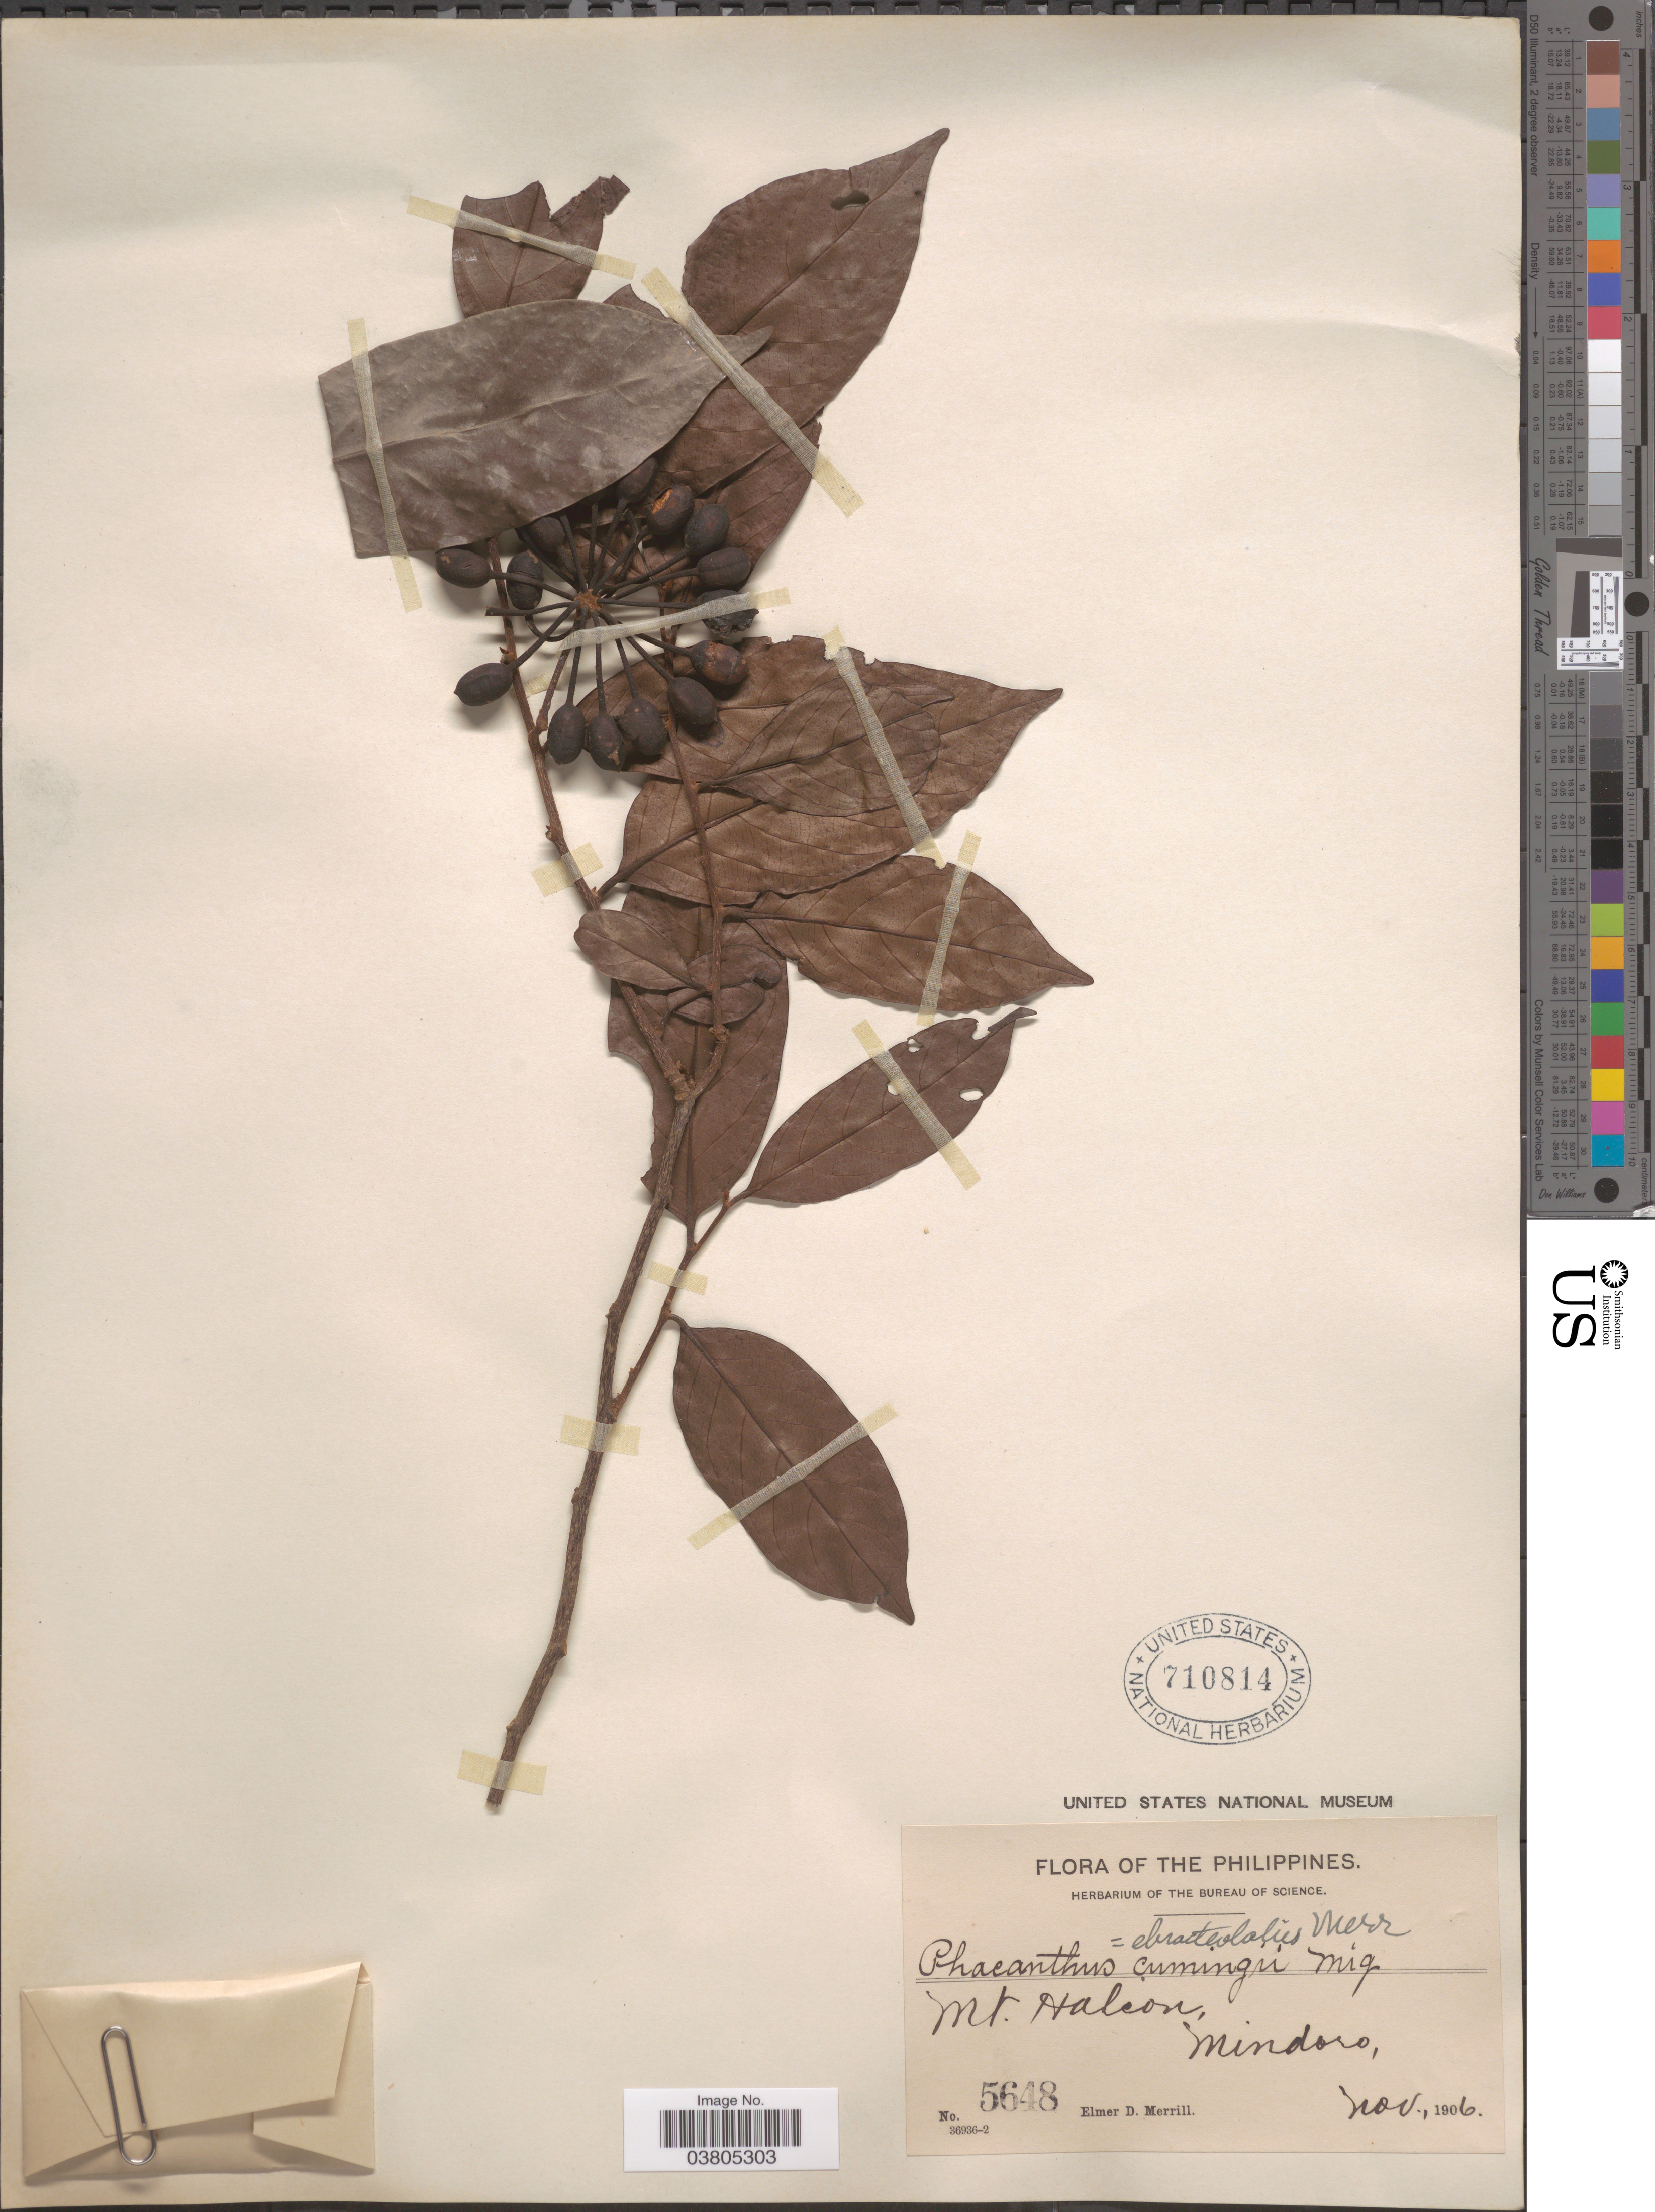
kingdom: Plantae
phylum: Tracheophyta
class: Magnoliopsida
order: Magnoliales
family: Annonaceae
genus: Phaeanthus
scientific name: Phaeanthus ebracteolatus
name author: (C. Presl) Merr.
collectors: E. D. Merrill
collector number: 5648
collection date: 1906-11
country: Philippines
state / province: Mimaropa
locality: Mt. Halcon, Mindoro.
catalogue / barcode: US 710814